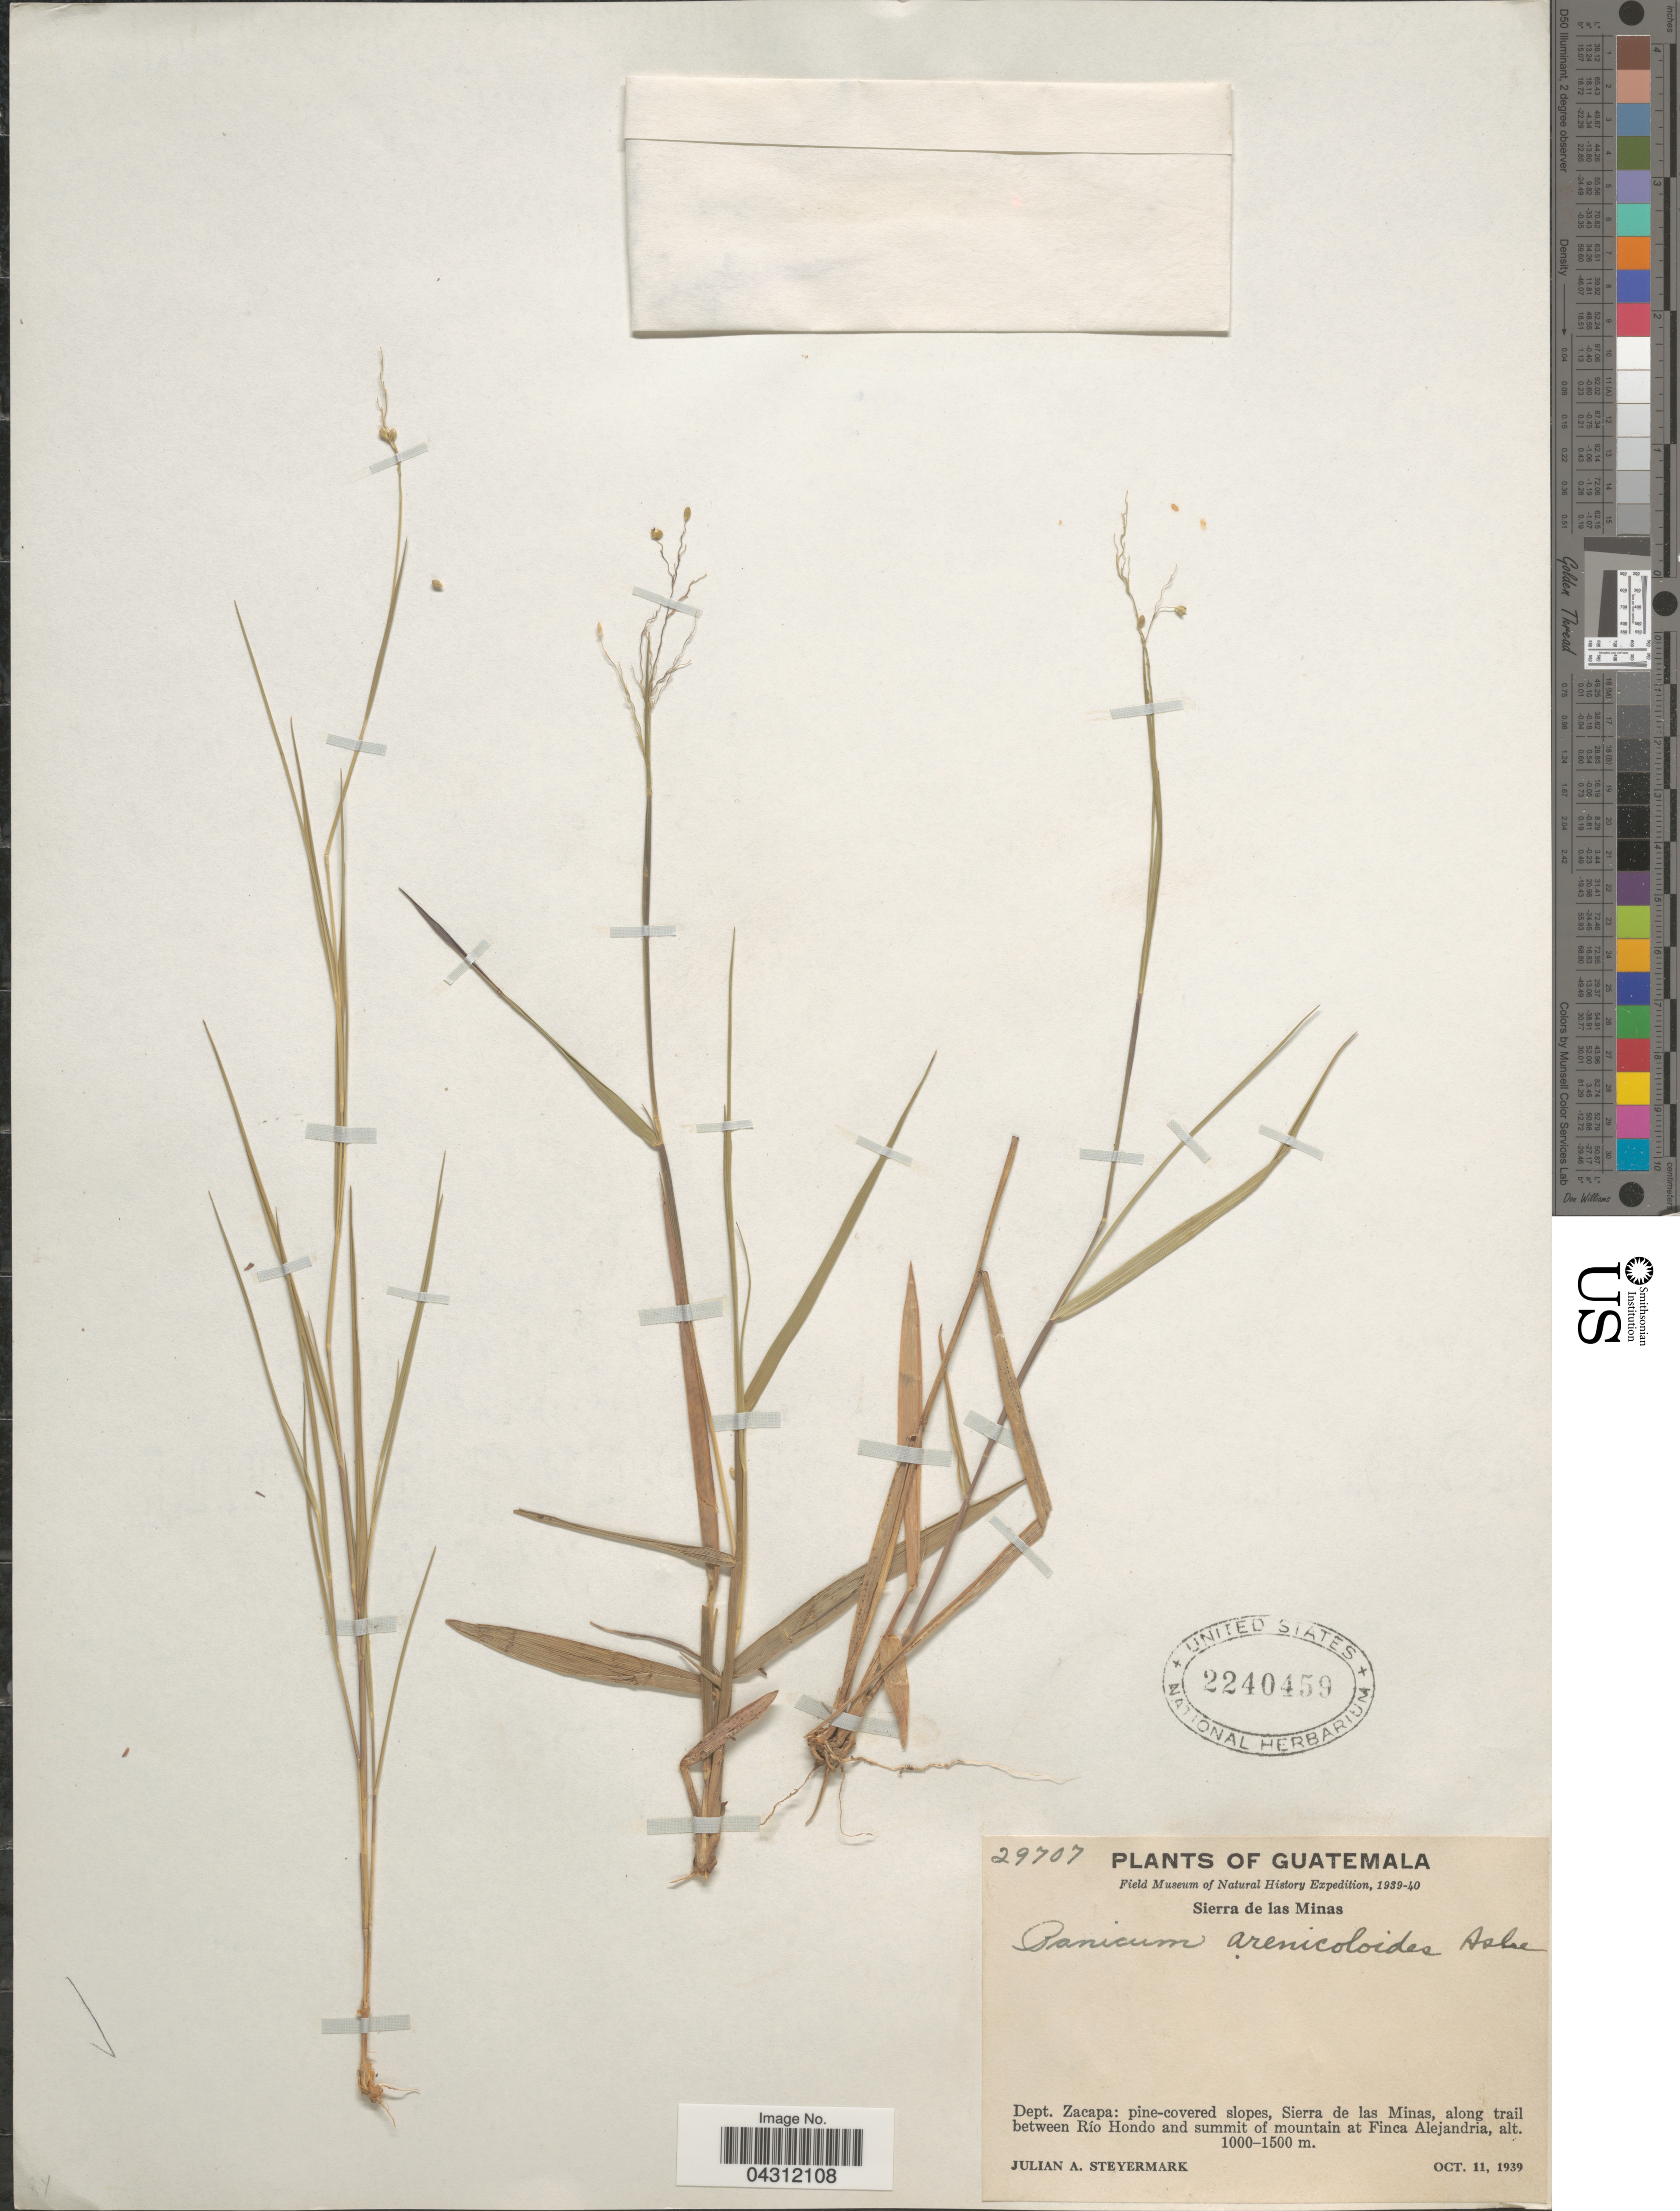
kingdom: Plantae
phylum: Tracheophyta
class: Liliopsida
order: Poales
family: Poaceae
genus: Dichanthelium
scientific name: Dichanthelium aciculare var. ramosum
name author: (Griseb.) Davidse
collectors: J. Steyermark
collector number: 29707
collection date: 1939-10-11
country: Guatemala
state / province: Zacapa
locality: Field Museum of Natural History Expedition, 1939-40. Sierra de las Minas. Dept. Zacapa: pine-covered slopes, Sierra de las Minas, along trail between Río Hondo and summit of mountain at Finca Alejandria.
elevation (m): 1000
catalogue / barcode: US 2240459